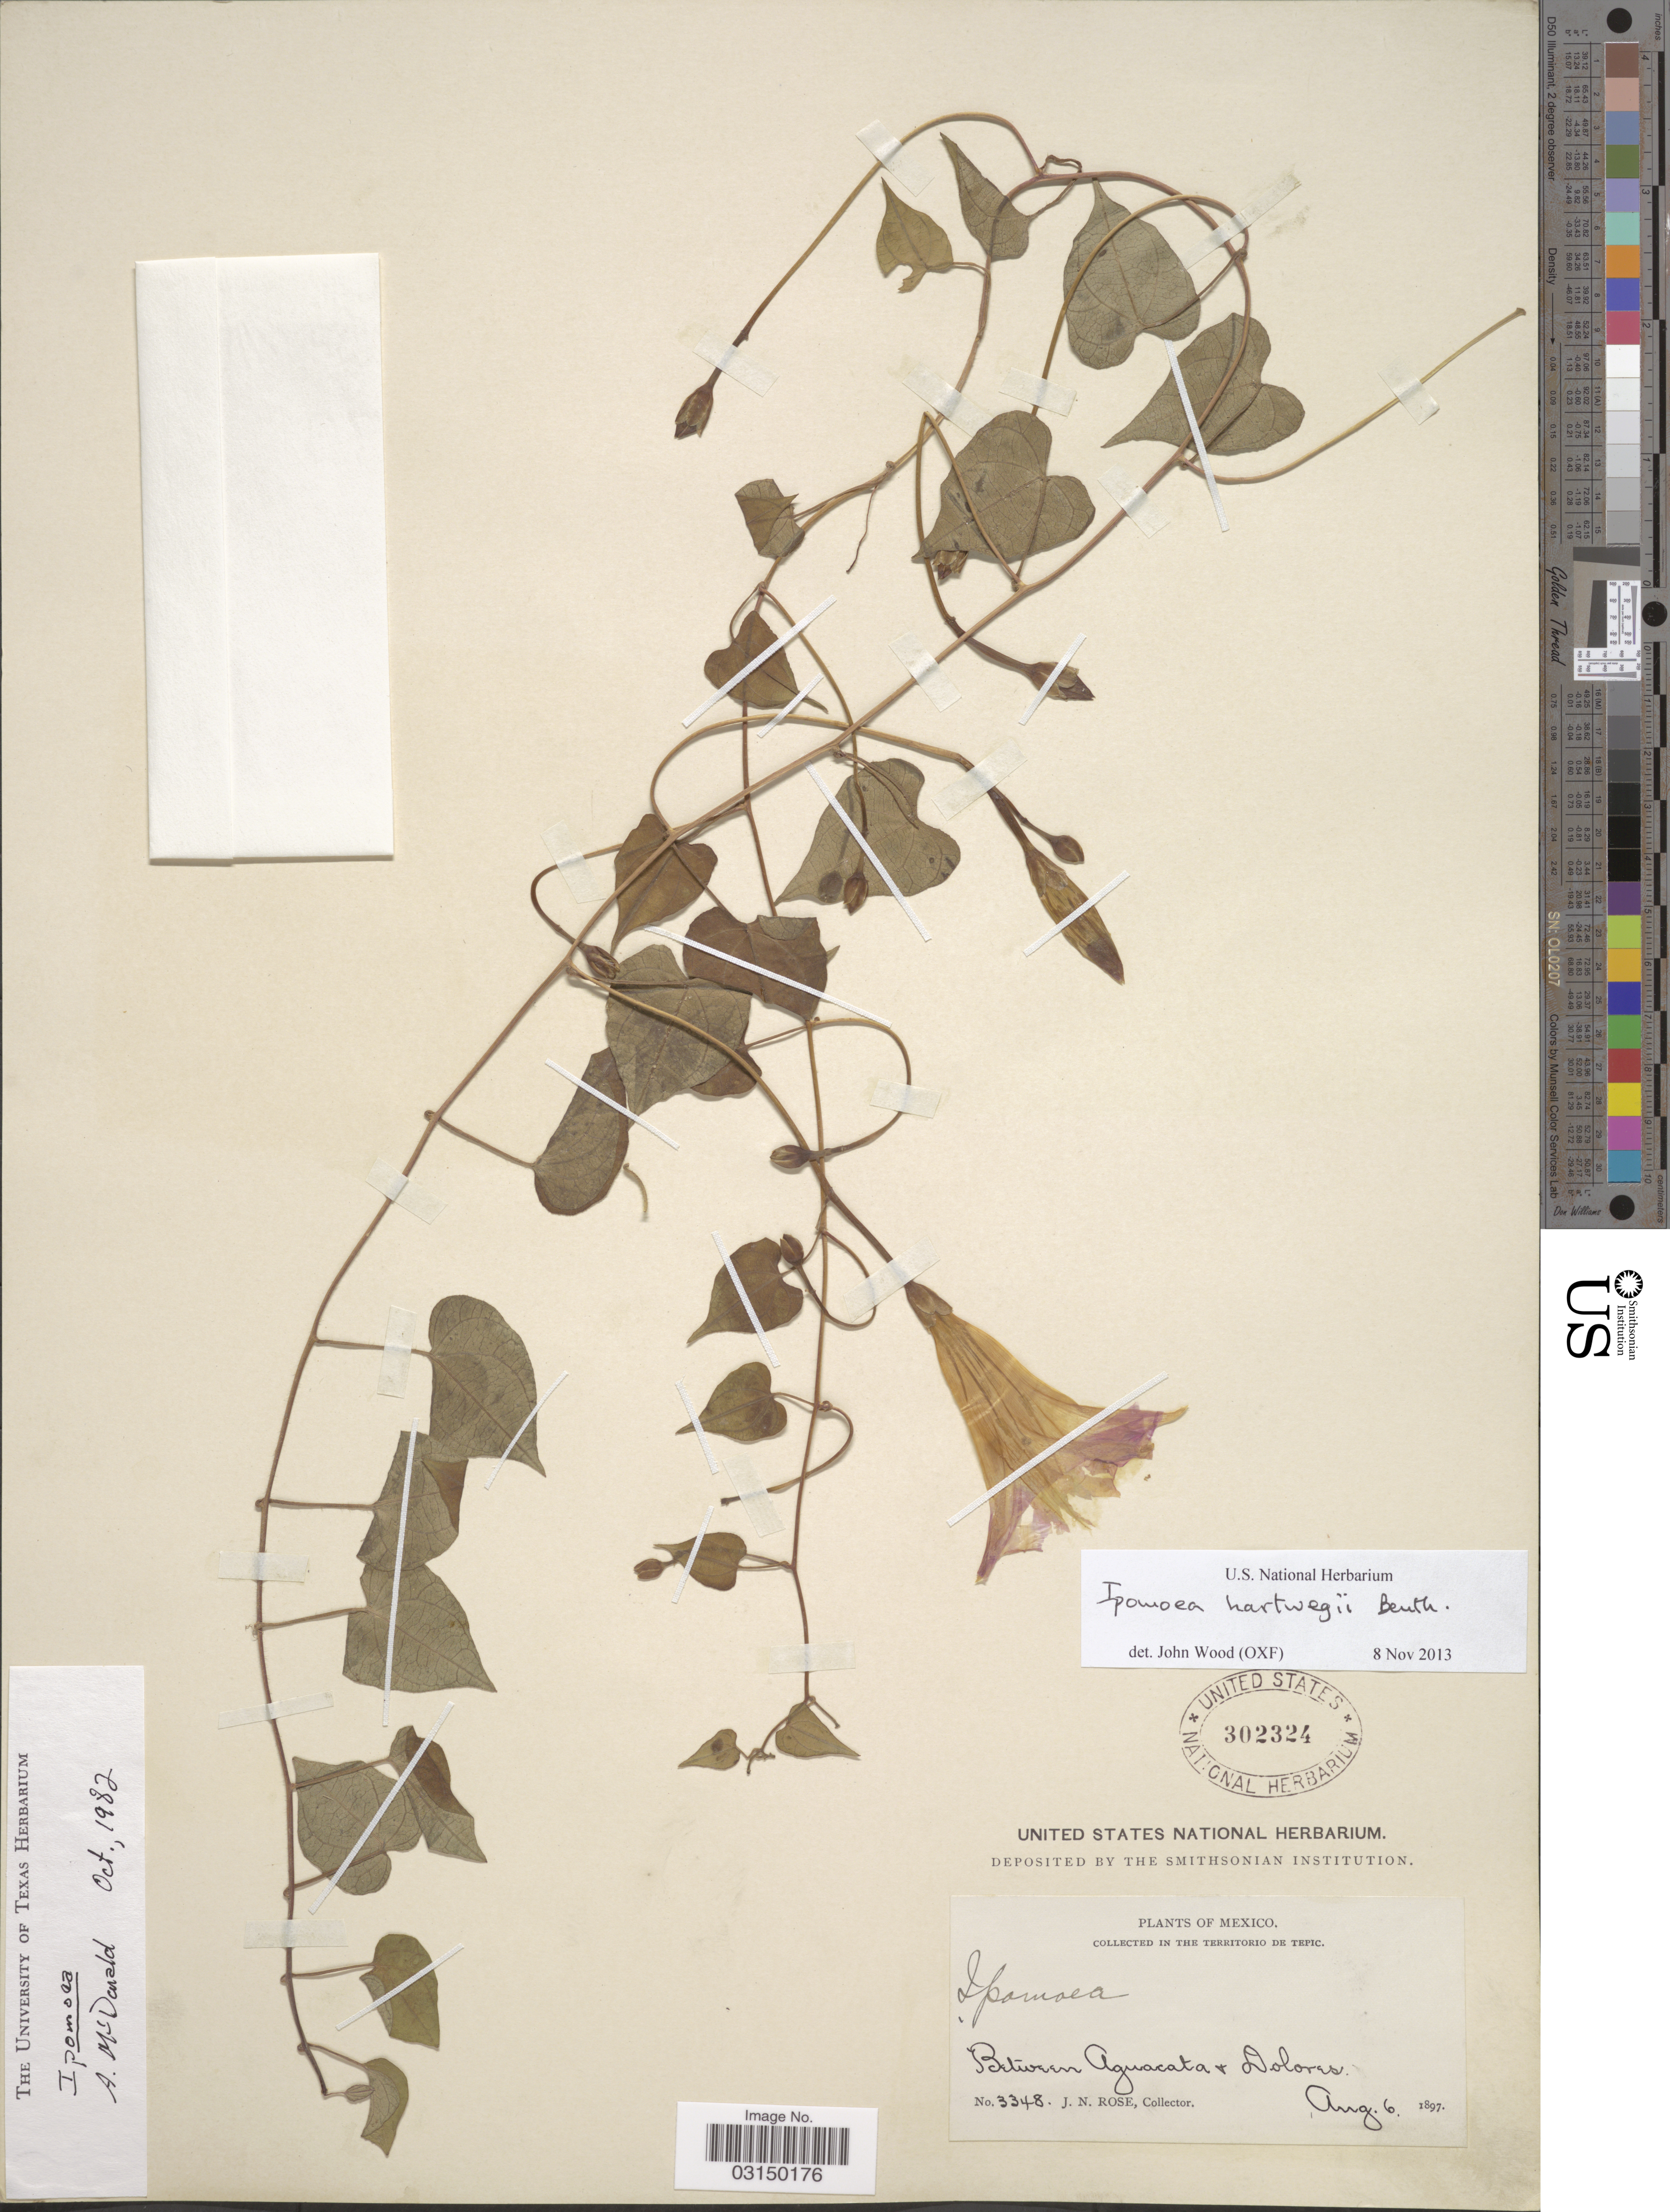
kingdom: Plantae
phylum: Tracheophyta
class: Magnoliopsida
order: Solanales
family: Convolvulaceae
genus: Ipomoea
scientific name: Ipomoea hartwegii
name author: Benth.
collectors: J. N. Rose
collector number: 3348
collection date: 1897-08-06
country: Mexico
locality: Territorio de Tepic. Between Aguacata & Dolores.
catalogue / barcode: US 302324